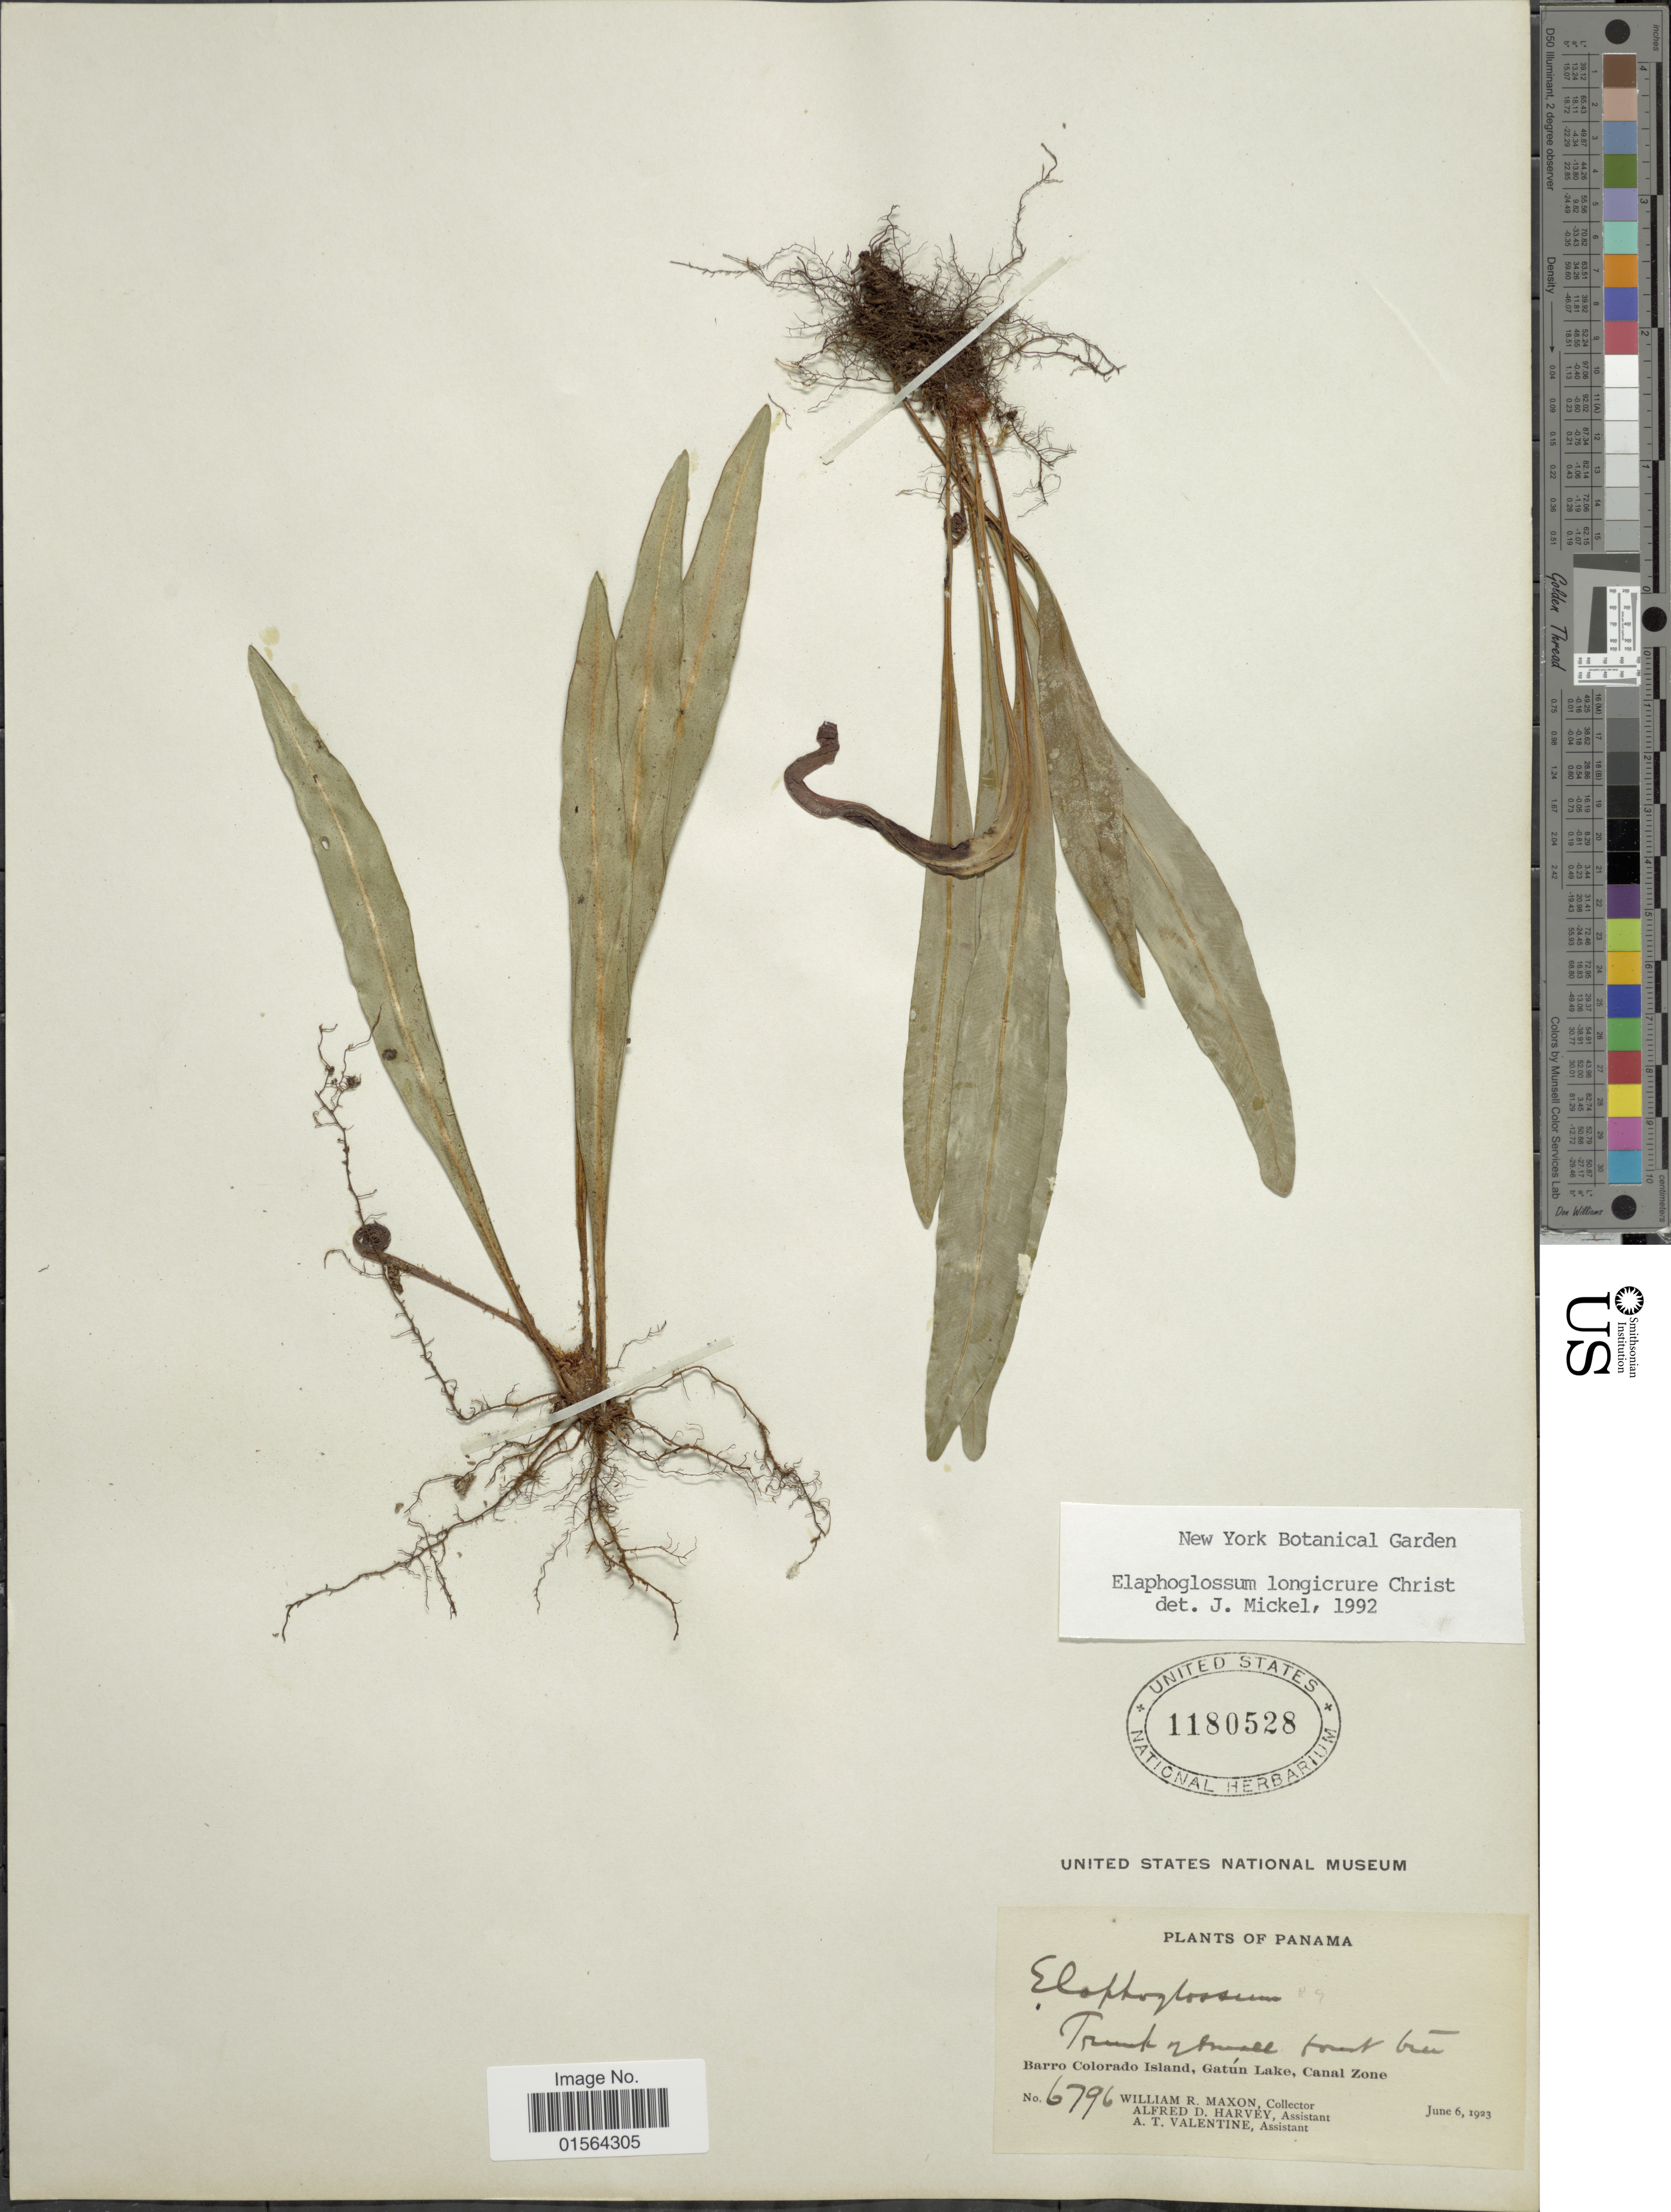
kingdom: Plantae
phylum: Tracheophyta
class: Polypodiopsida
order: Polypodiales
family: Dryopteridaceae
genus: Elaphoglossum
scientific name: Elaphoglossum longicrure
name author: Christ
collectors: W. R. Maxon, A. D. Harvey & A. Valentine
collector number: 6796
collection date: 1923-06-06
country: Panama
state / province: Panamá Oeste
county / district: Canal Zone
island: Barro Colorado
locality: Barro Colorado Island, Gatun Lake, Canal Zone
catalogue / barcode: US 1180528